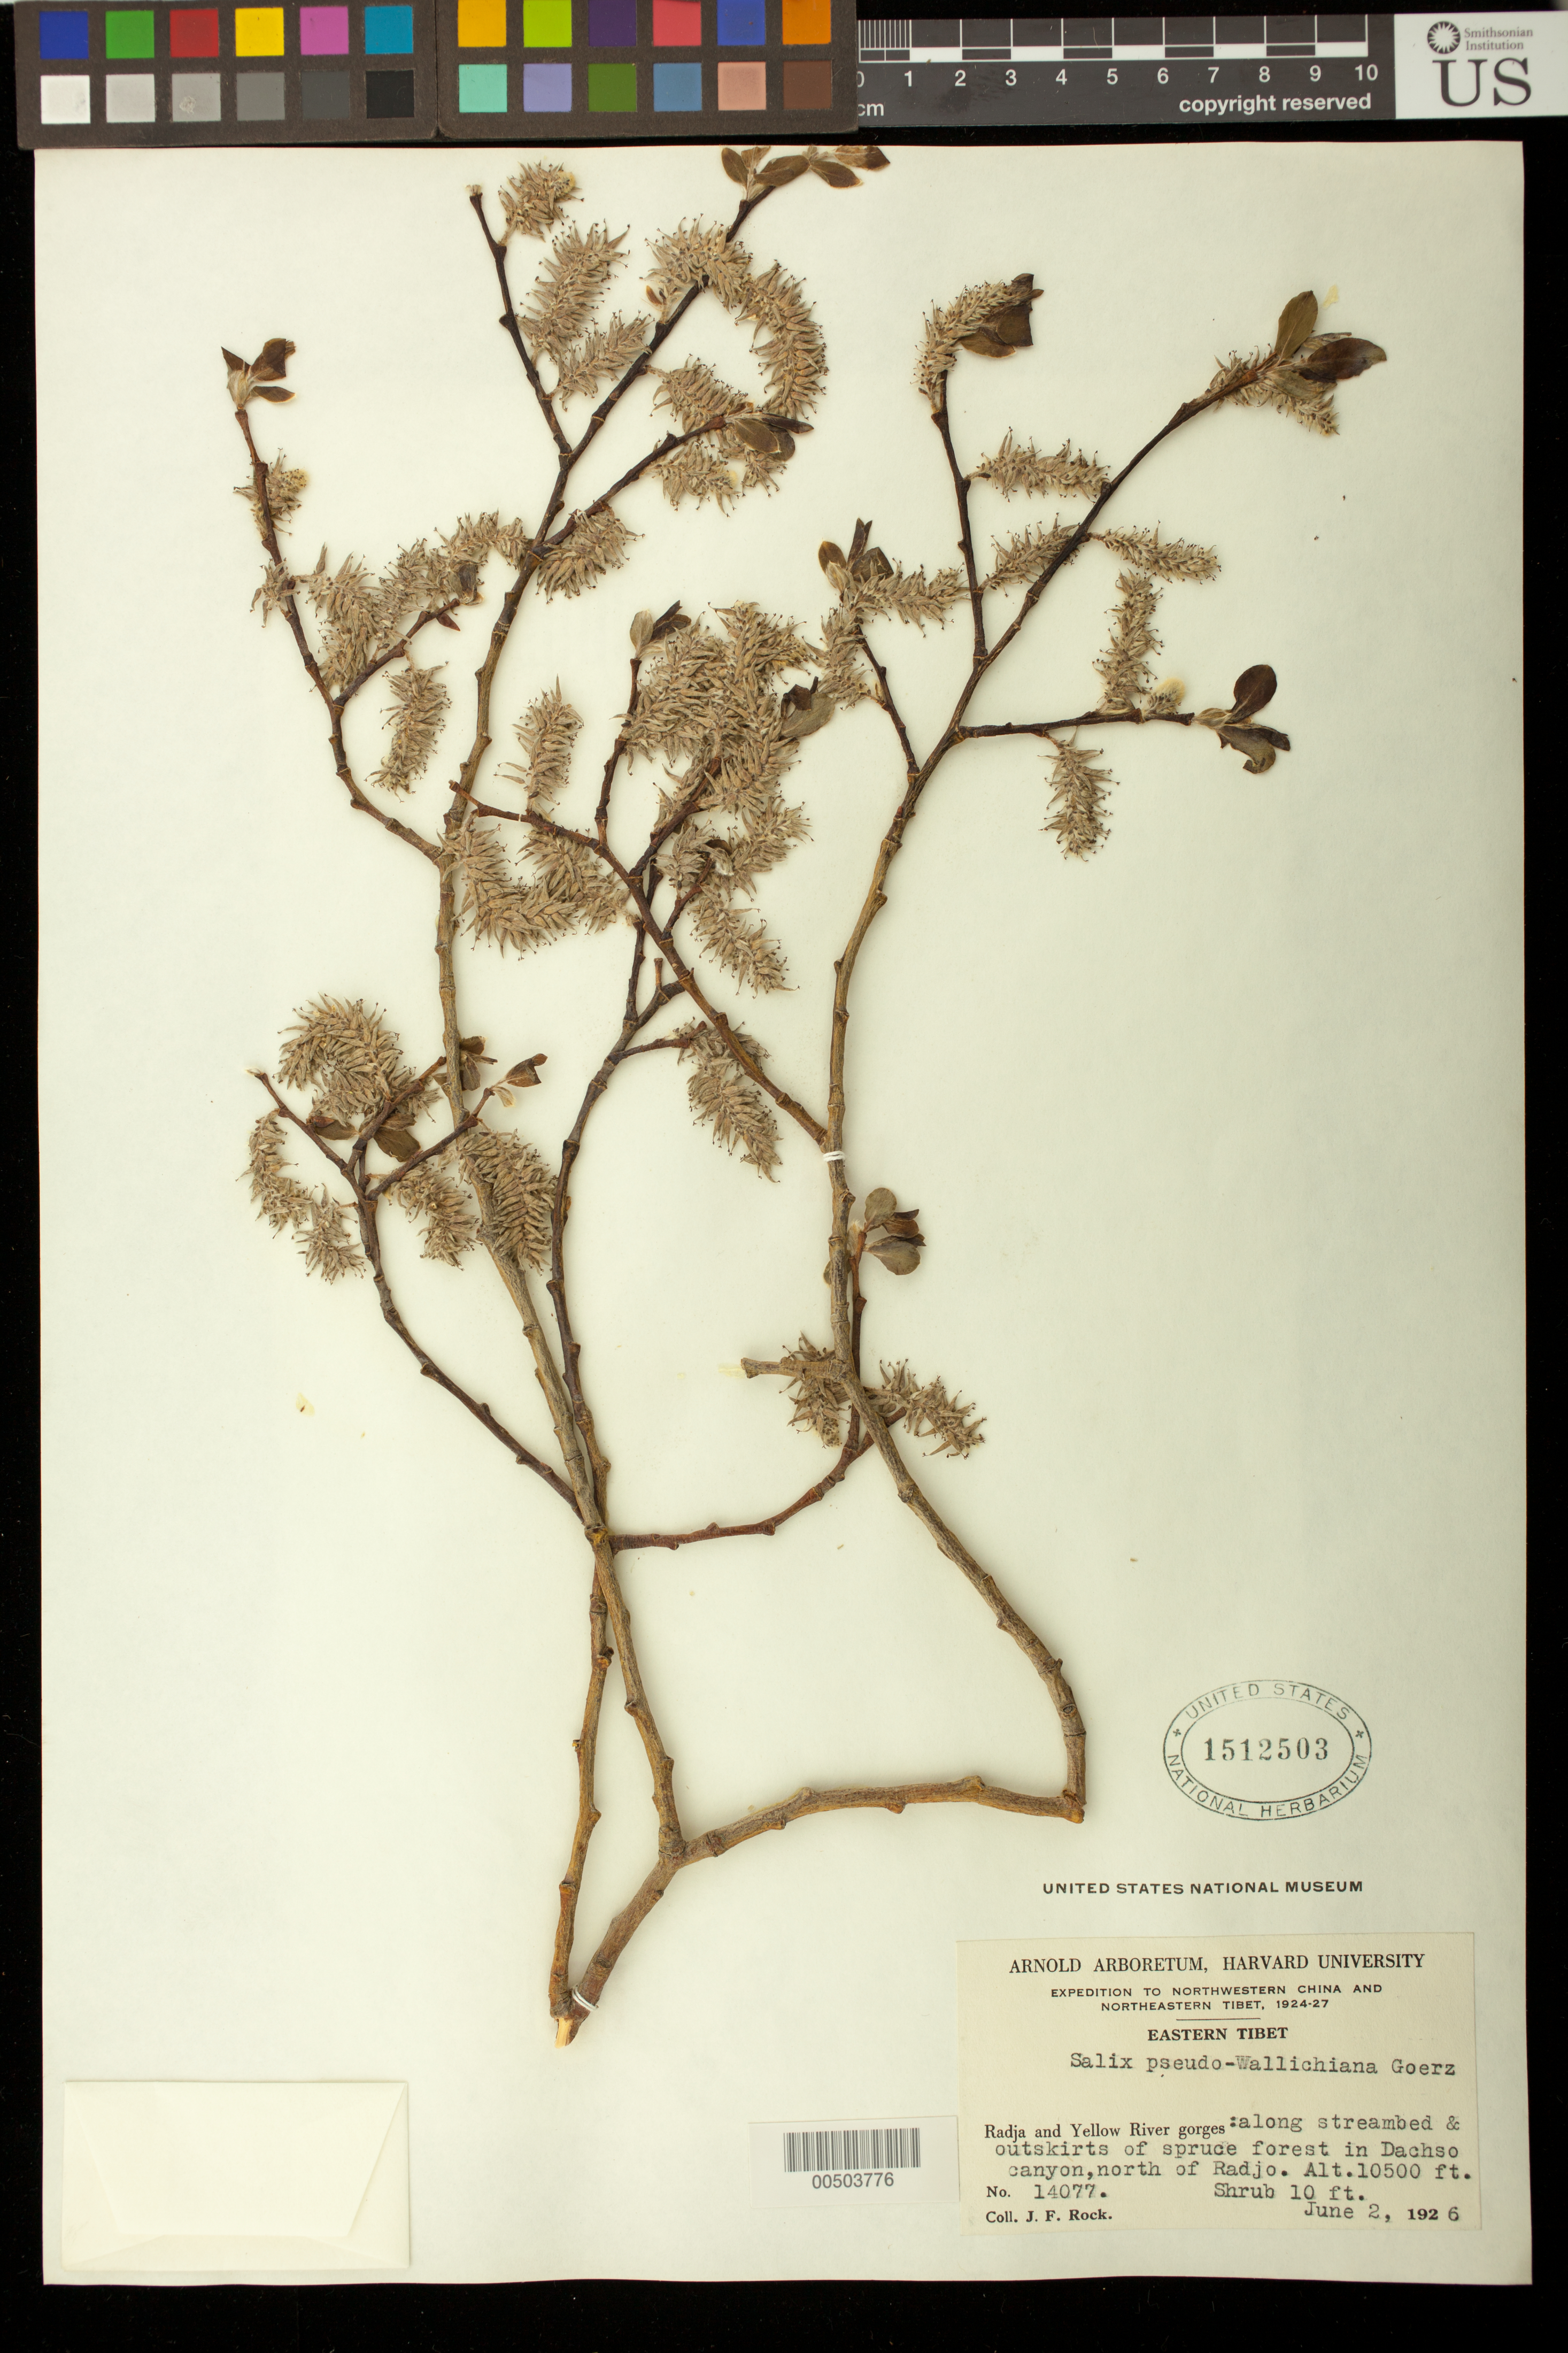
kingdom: Plantae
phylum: Tracheophyta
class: Magnoliopsida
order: Malpighiales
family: Salicaceae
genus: Salix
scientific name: Salix pseudowallichiana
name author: Goerz in Rehder & Kobuski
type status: Isosyntype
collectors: J. F. Rock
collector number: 14077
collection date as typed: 02 Jun 1926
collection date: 1926-06-02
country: China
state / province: Xizang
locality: Eastern Tibet. Radja and Yellow River gorges: Dachso canyon, north of Radjo.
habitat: Shrub 10 ft.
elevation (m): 3200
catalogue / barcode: US 1512503